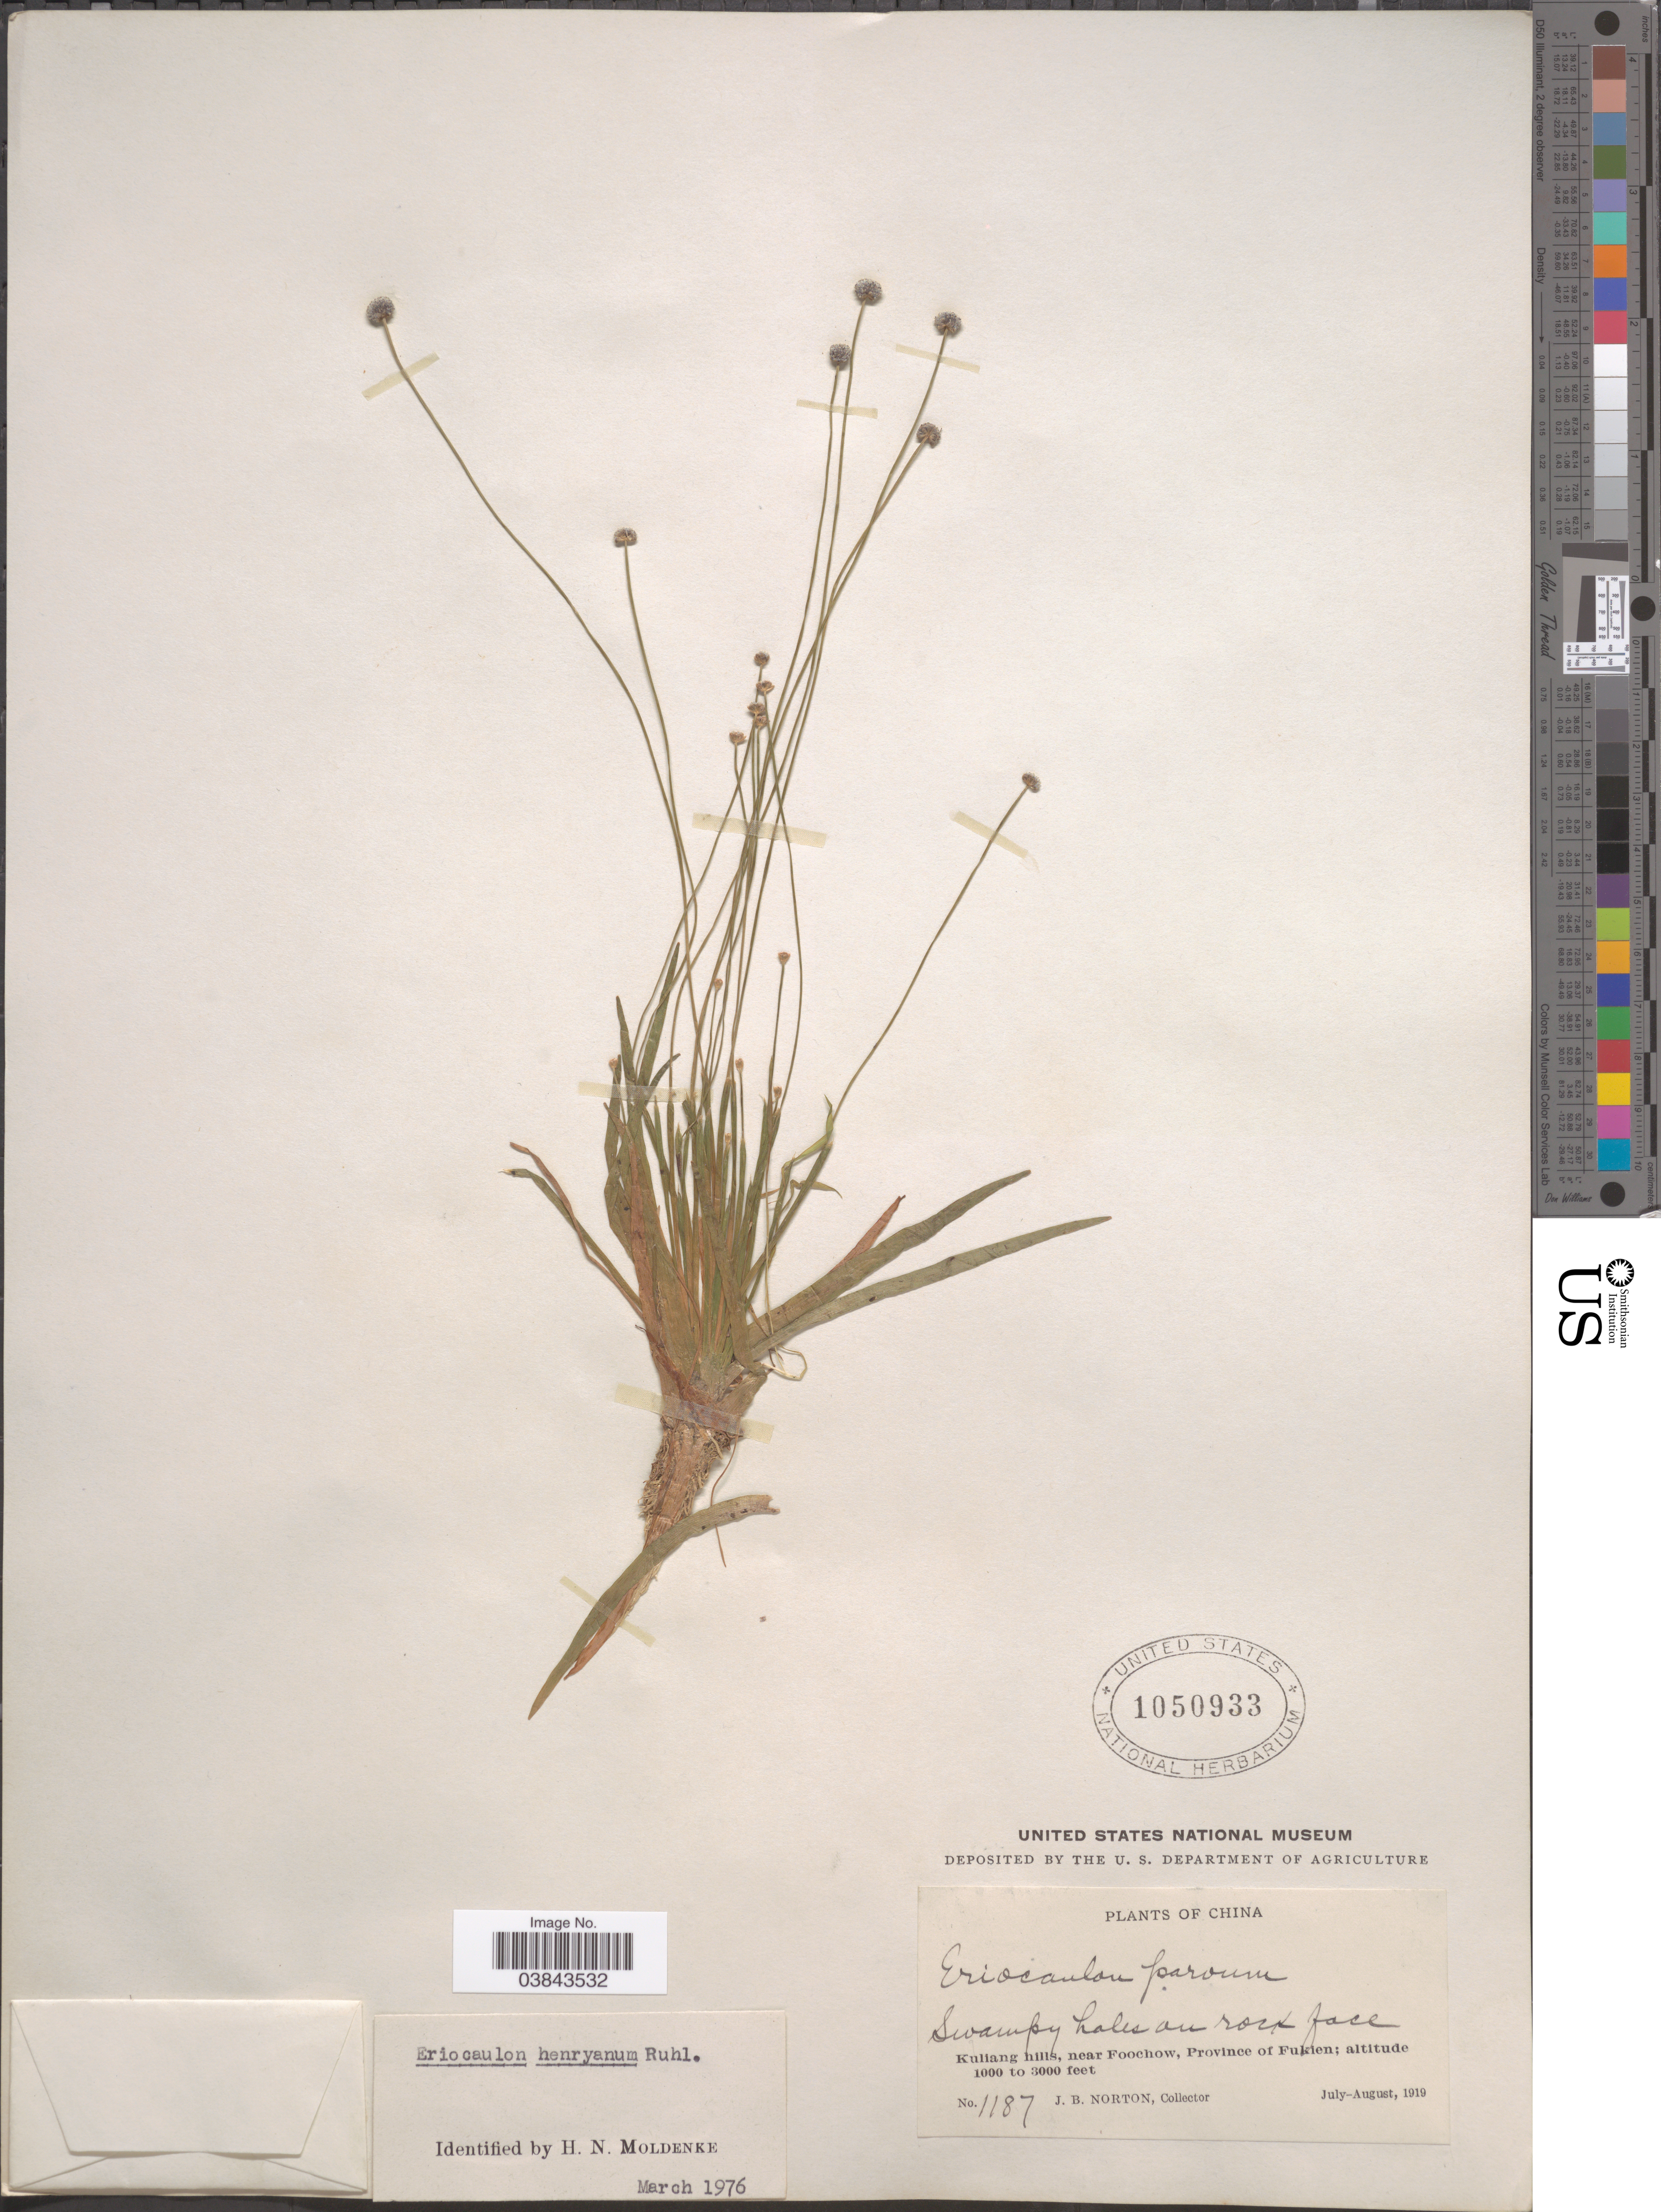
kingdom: Plantae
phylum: Tracheophyta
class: Liliopsida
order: Poales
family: Eriocaulaceae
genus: Eriocaulon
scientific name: Eriocaulon henryanum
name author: Ruhland in Engl.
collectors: J. B. Norton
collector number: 1187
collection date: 1919-07/1919-08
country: China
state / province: Fujian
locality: Kuliang hills, near Foochow, Province of Fukien.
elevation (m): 305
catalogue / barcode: US 1050933